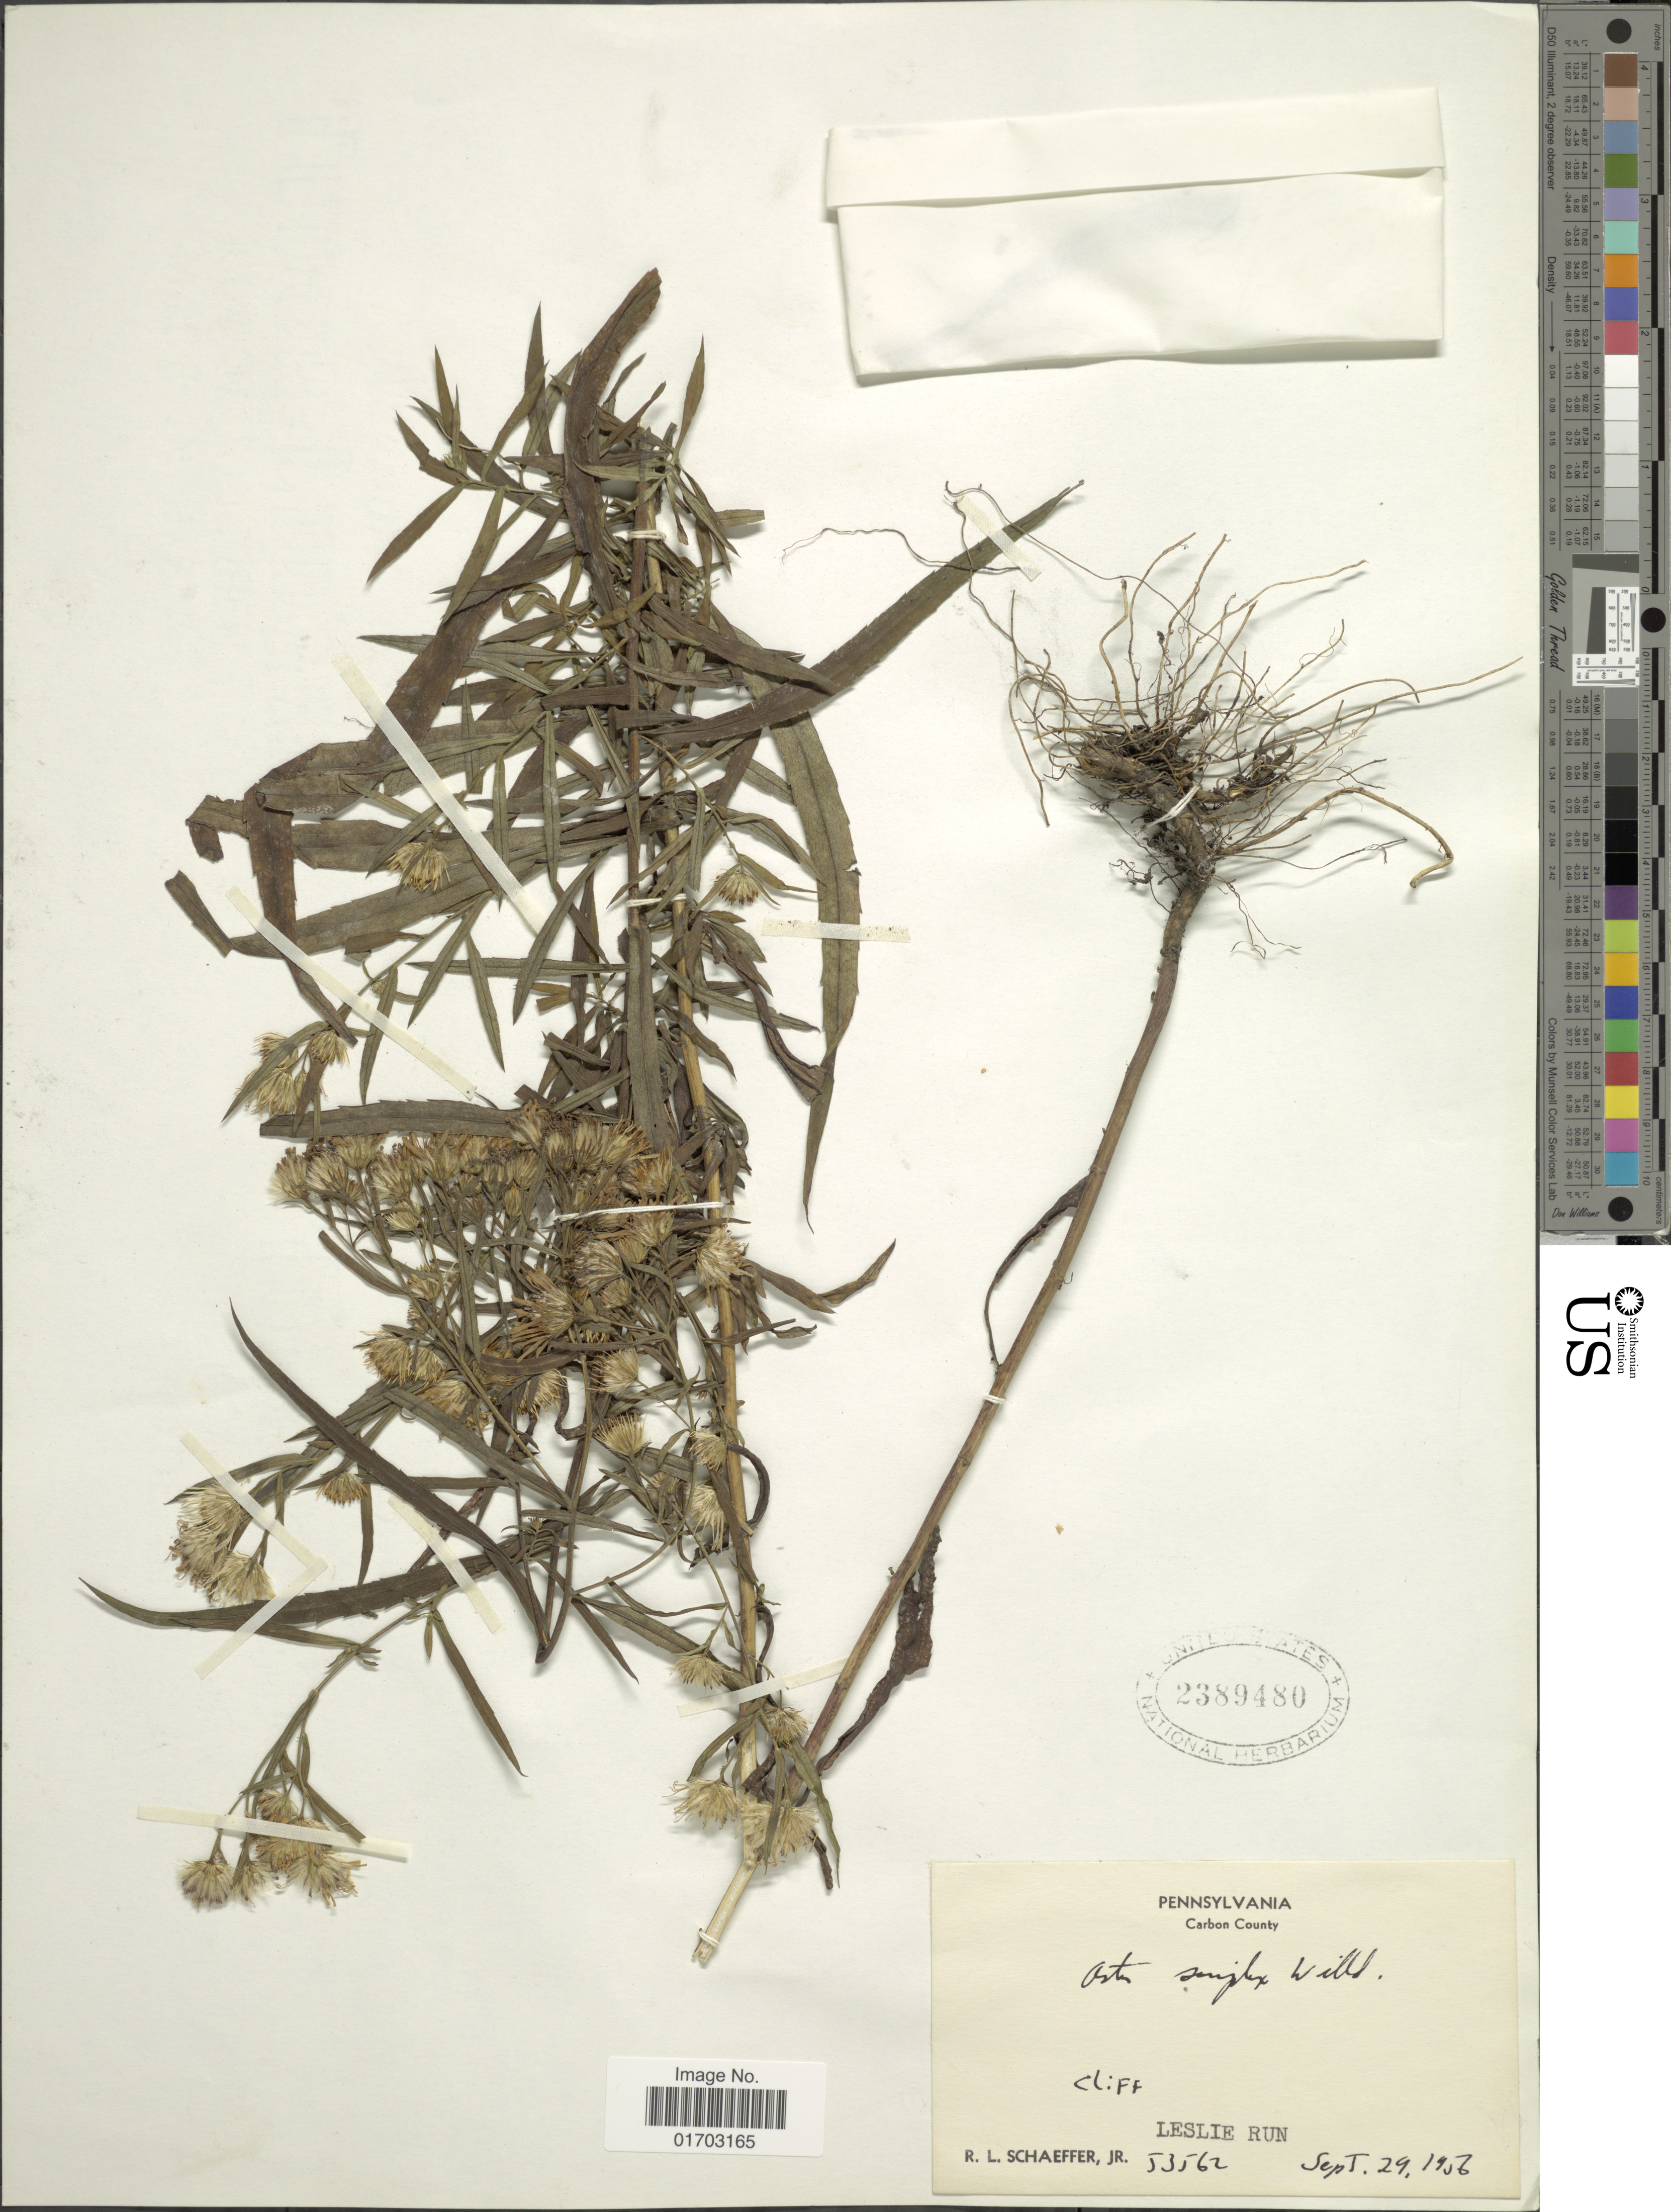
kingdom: Plantae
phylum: Tracheophyta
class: Magnoliopsida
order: Asterales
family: Asteraceae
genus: Symphyotrichum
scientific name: Symphyotrichum simplex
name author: (Willd.) Á. Löve & D. Löve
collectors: R. L. Schaeffer Jr.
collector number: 53562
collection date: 1956-09-29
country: United States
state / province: Pennsylvania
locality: Carbon County, Leslie Run, cliff.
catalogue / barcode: US 2389480